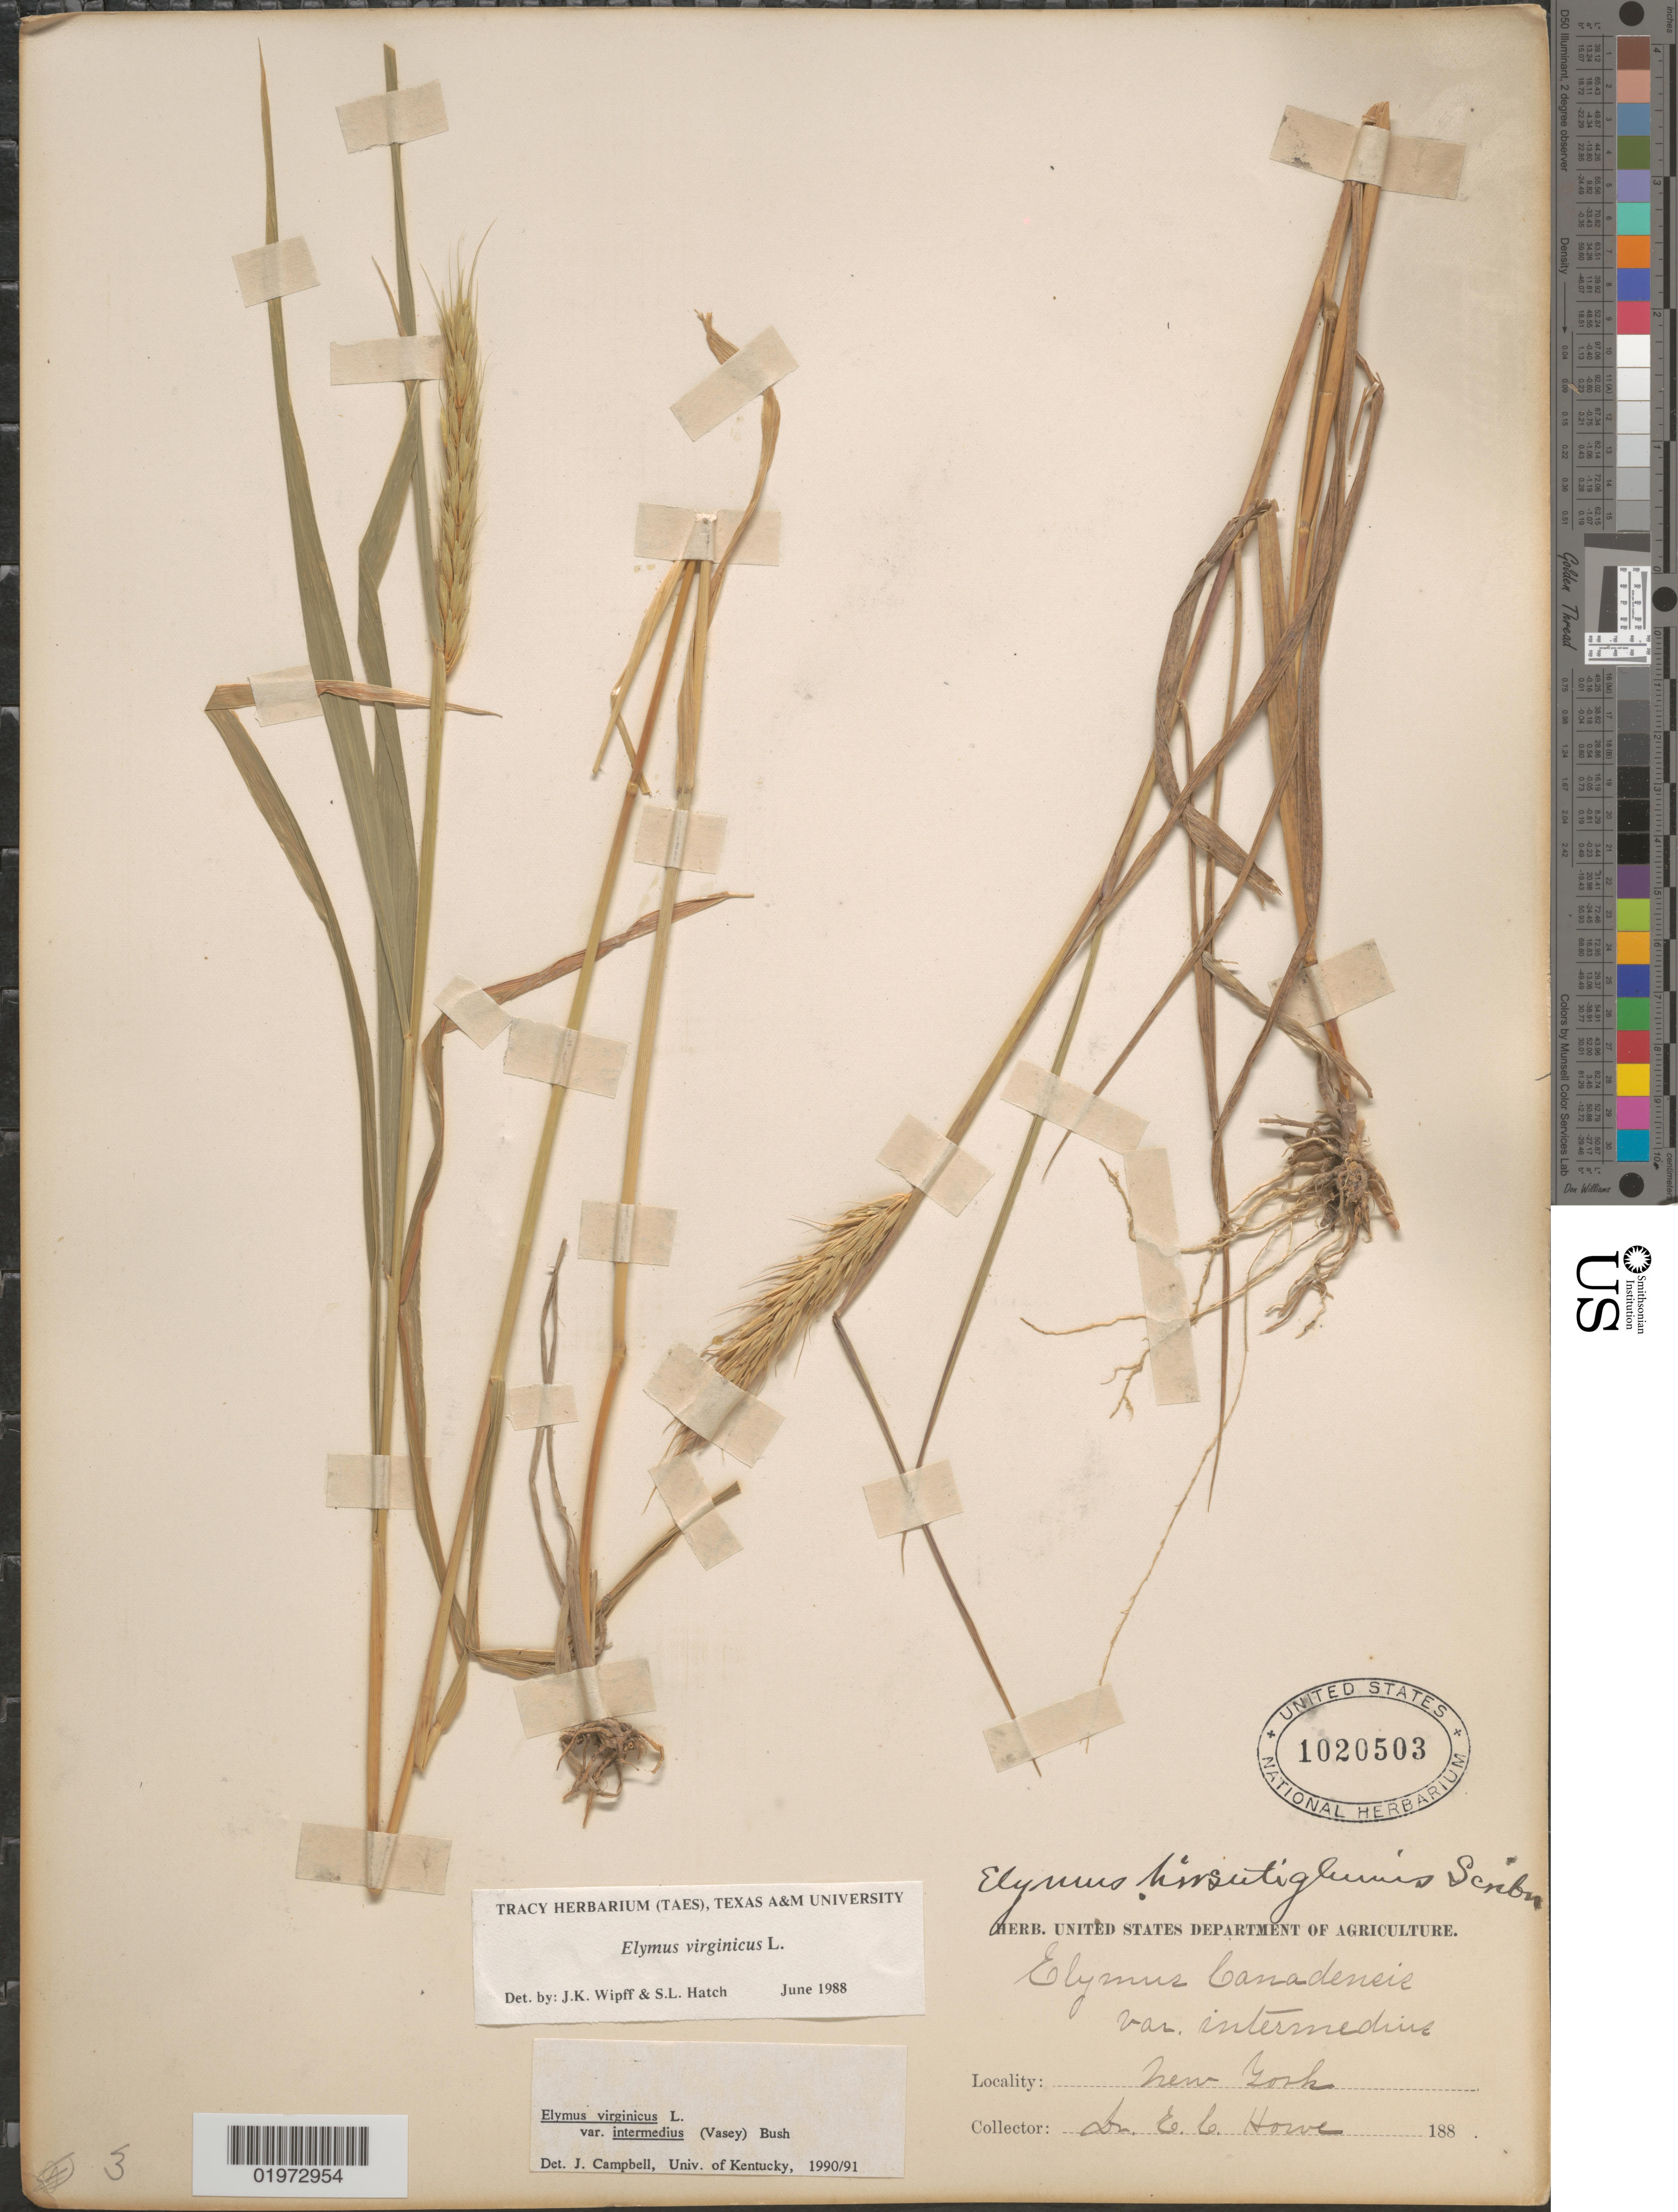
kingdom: Plantae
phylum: Tracheophyta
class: Liliopsida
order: Poales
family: Poaceae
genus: Elymus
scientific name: Elymus virginicus var. intermedius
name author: L.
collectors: E. Howe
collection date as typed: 188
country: United States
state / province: New York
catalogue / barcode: US 1020503